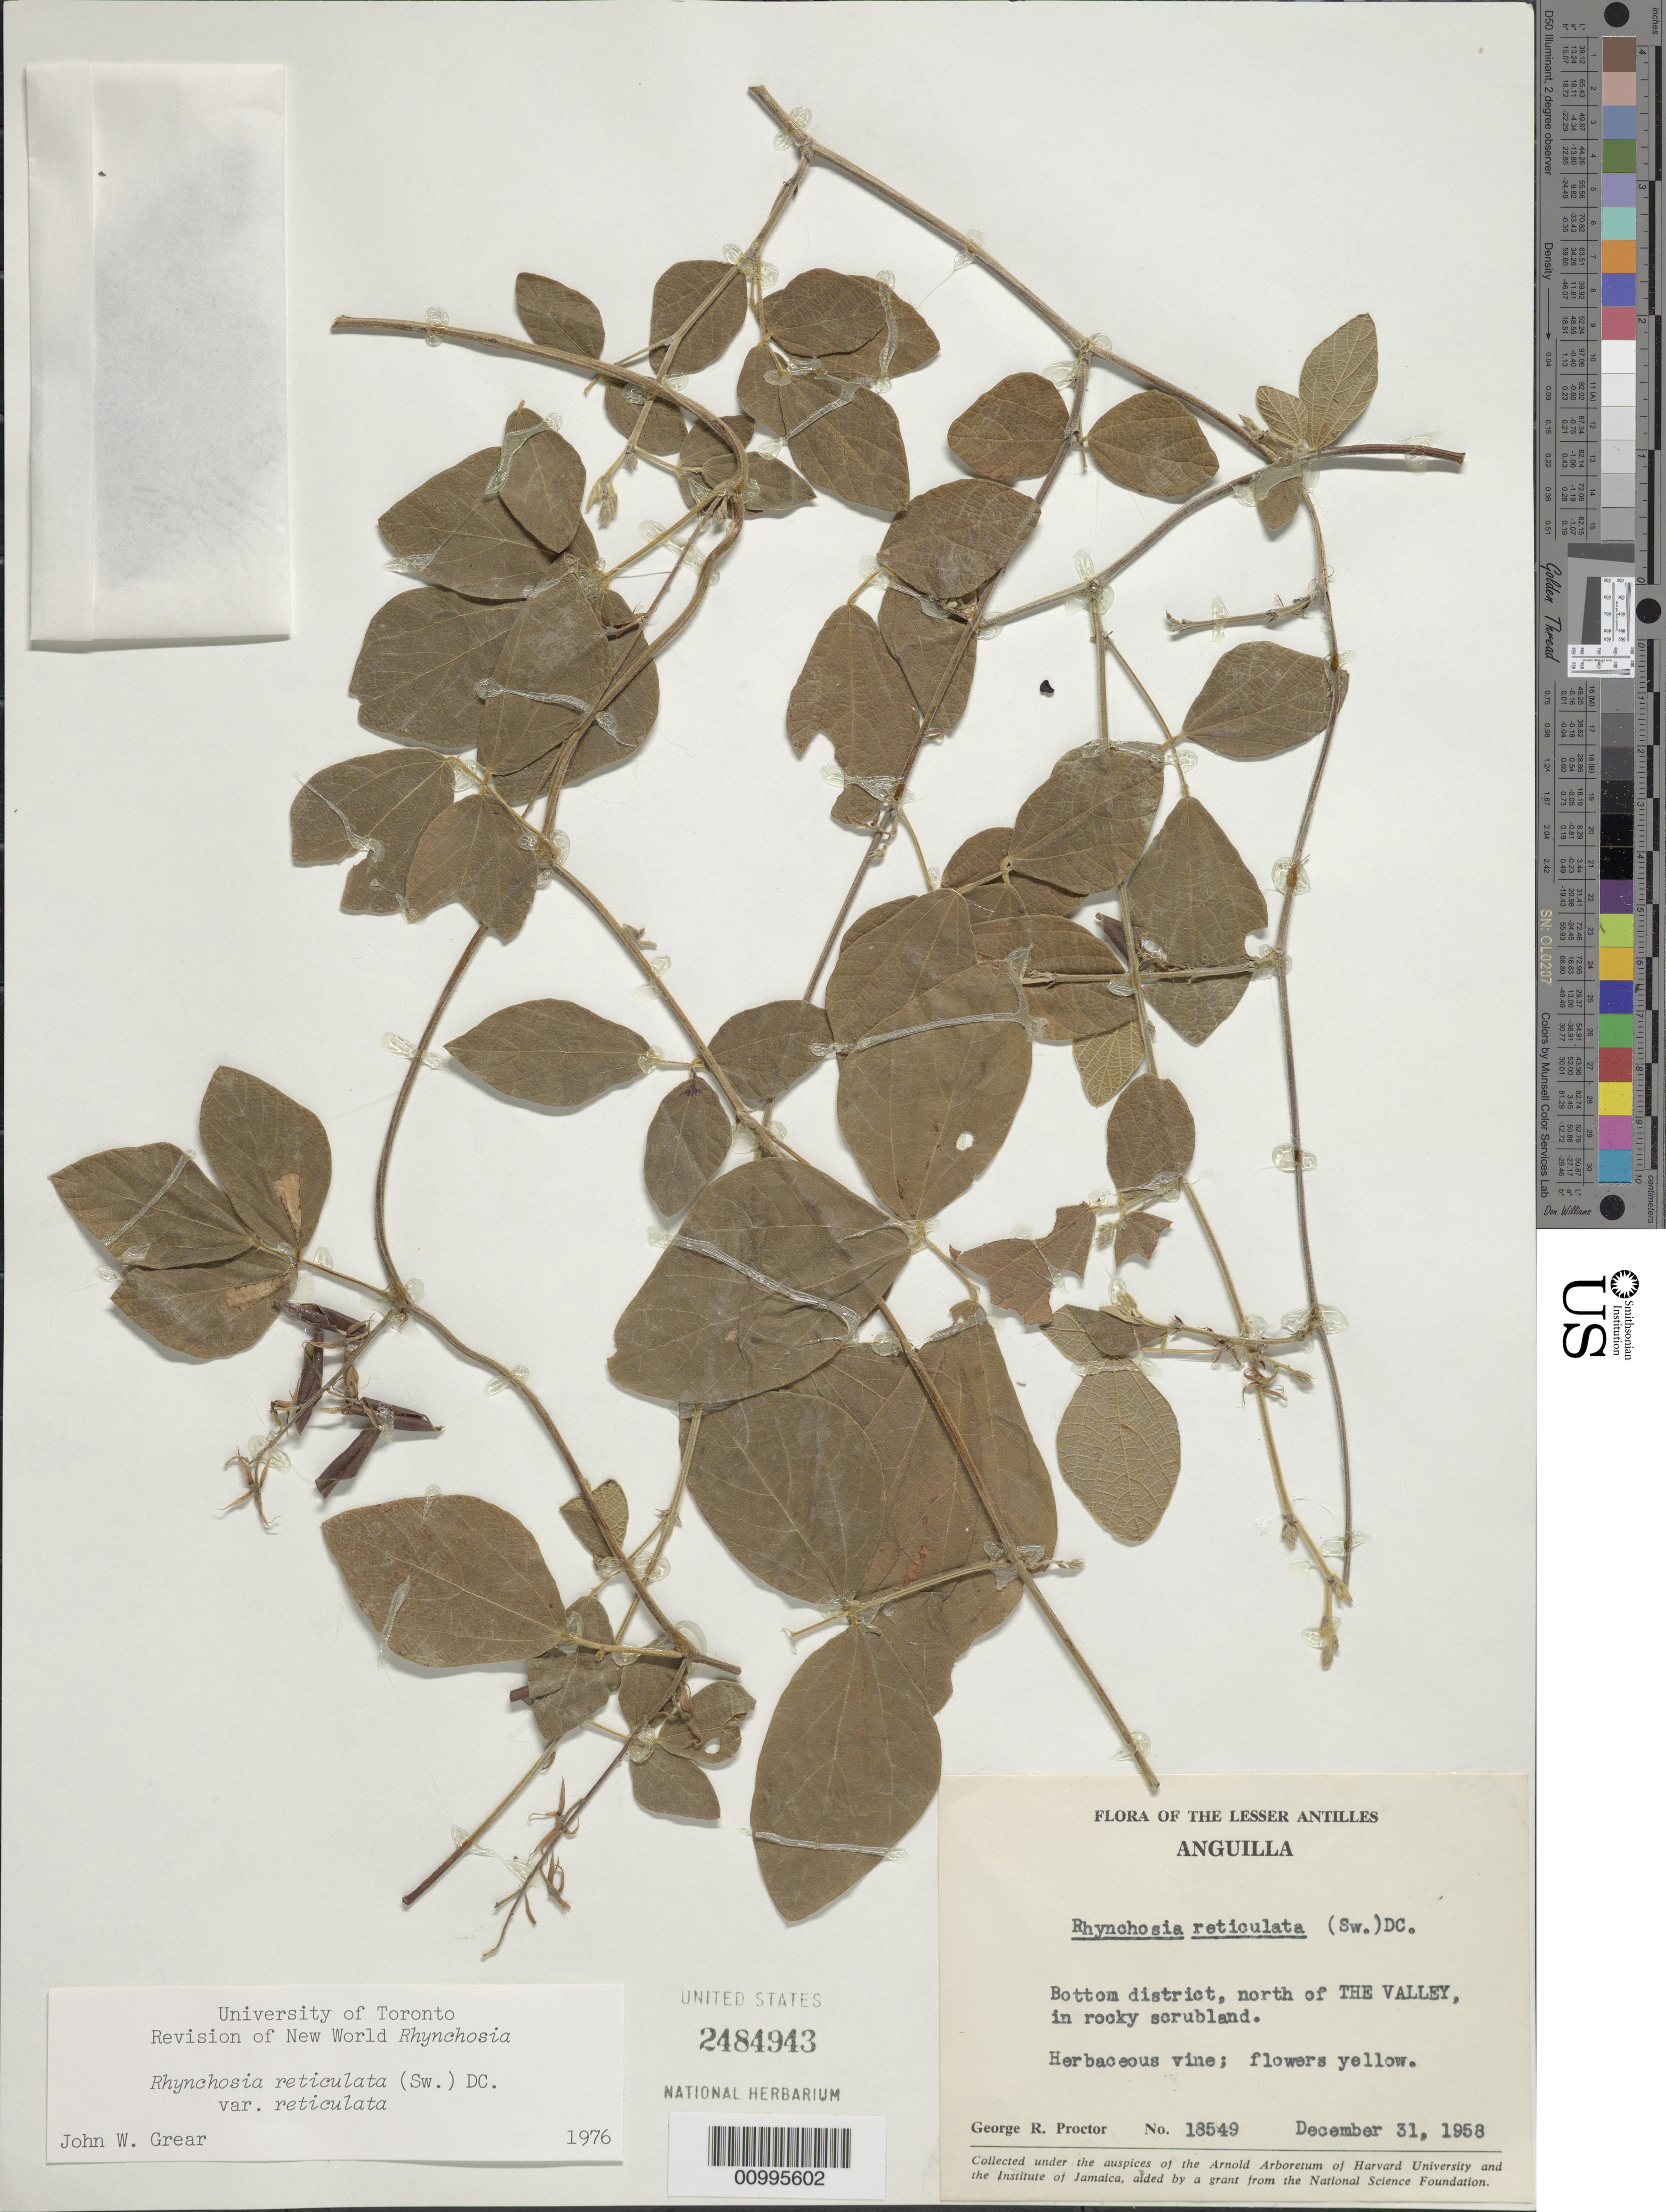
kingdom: Plantae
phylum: Tracheophyta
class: Magnoliopsida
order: Fabales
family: Fabaceae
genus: Rhynchosia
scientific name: Rhynchosia reticulata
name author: (Sw.) DC.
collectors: G. R. Proctor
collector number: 18549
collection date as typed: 31 Dec 1958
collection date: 1958-12-31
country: Anguilla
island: Anguilla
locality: Lesser Antilles. Bottom district, north of The Valley, in rocky scrubland.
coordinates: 0 N, 0 E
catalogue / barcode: US 2484943